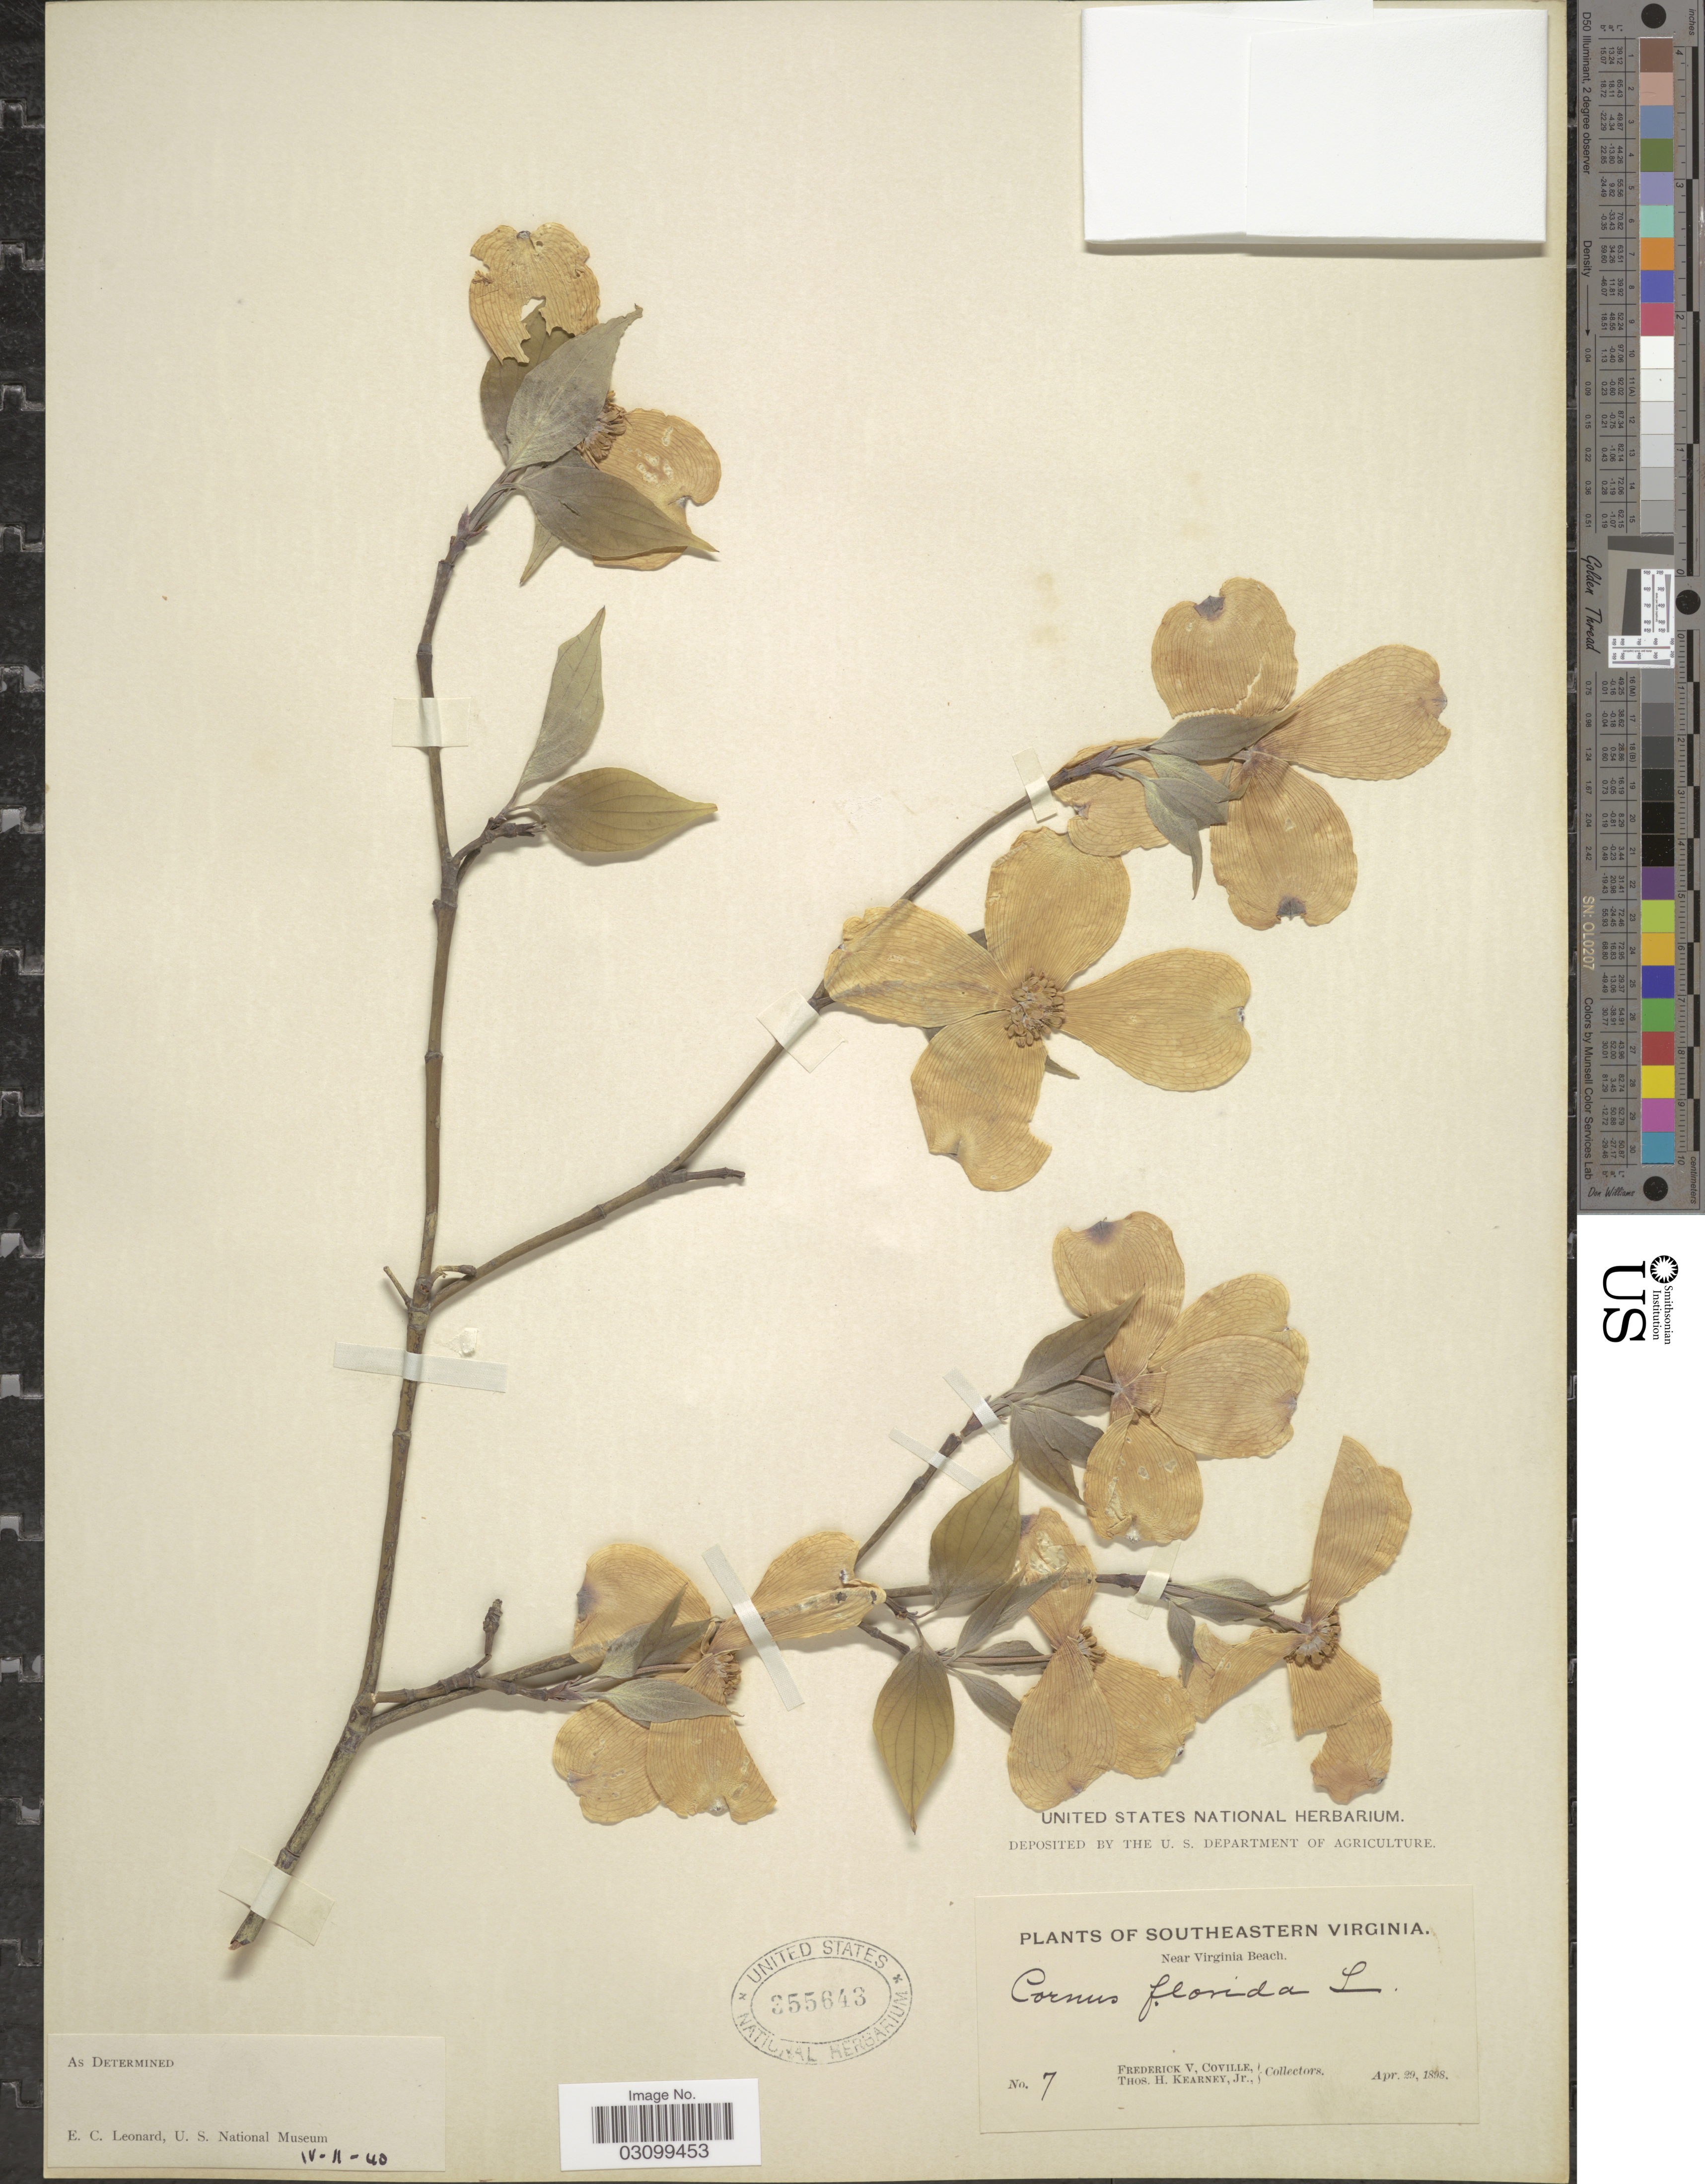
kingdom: Plantae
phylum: Tracheophyta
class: Magnoliopsida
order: Cornales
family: Cornaceae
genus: Cornus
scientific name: Cornus florida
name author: L.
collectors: F. V. Coville & T. H. Kearney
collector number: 7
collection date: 1898-04-29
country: United States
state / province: Virginia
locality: Southeastern Virginina. Near Virginia Beach.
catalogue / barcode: US 355643